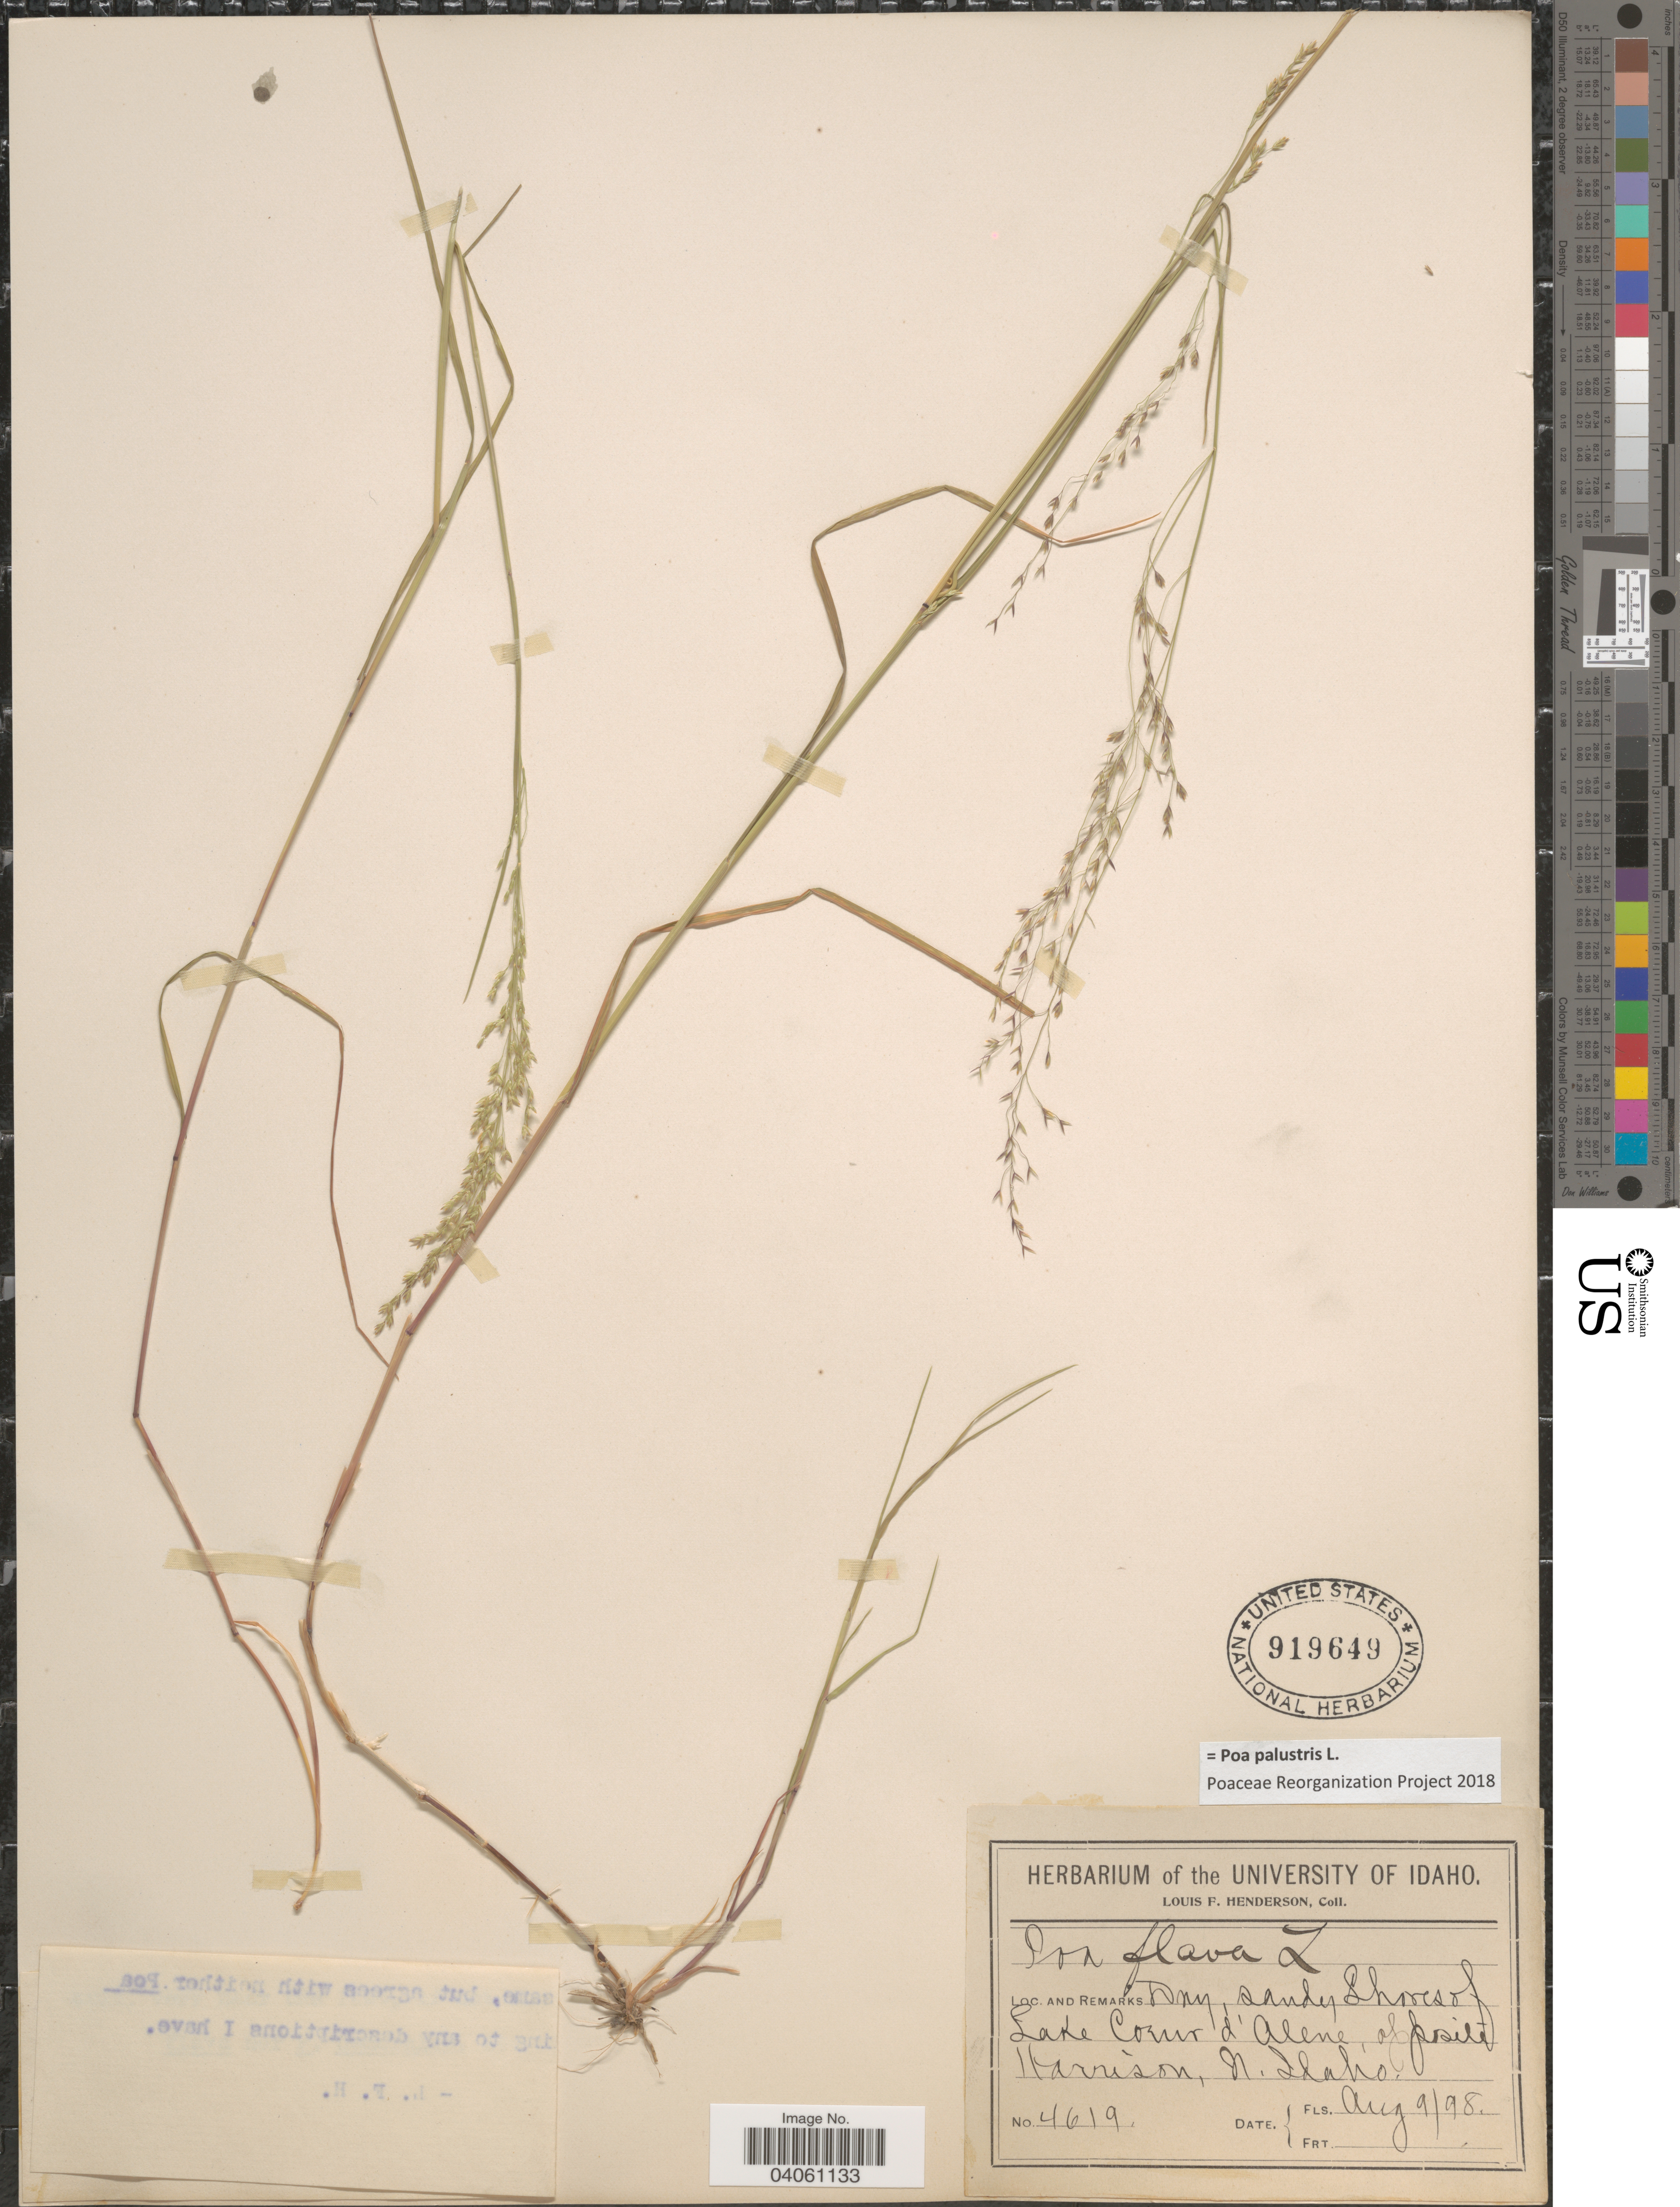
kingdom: Plantae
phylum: Tracheophyta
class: Liliopsida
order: Poales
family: Poaceae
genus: Poa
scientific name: Poa palustris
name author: L.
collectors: L. Henderson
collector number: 4619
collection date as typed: Transcribed d/m/y: 9/8/98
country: United States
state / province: Idaho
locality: Shores of Lake Coeur d'Alene, opposite Harrison, N. Idaho.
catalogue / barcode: US 919649